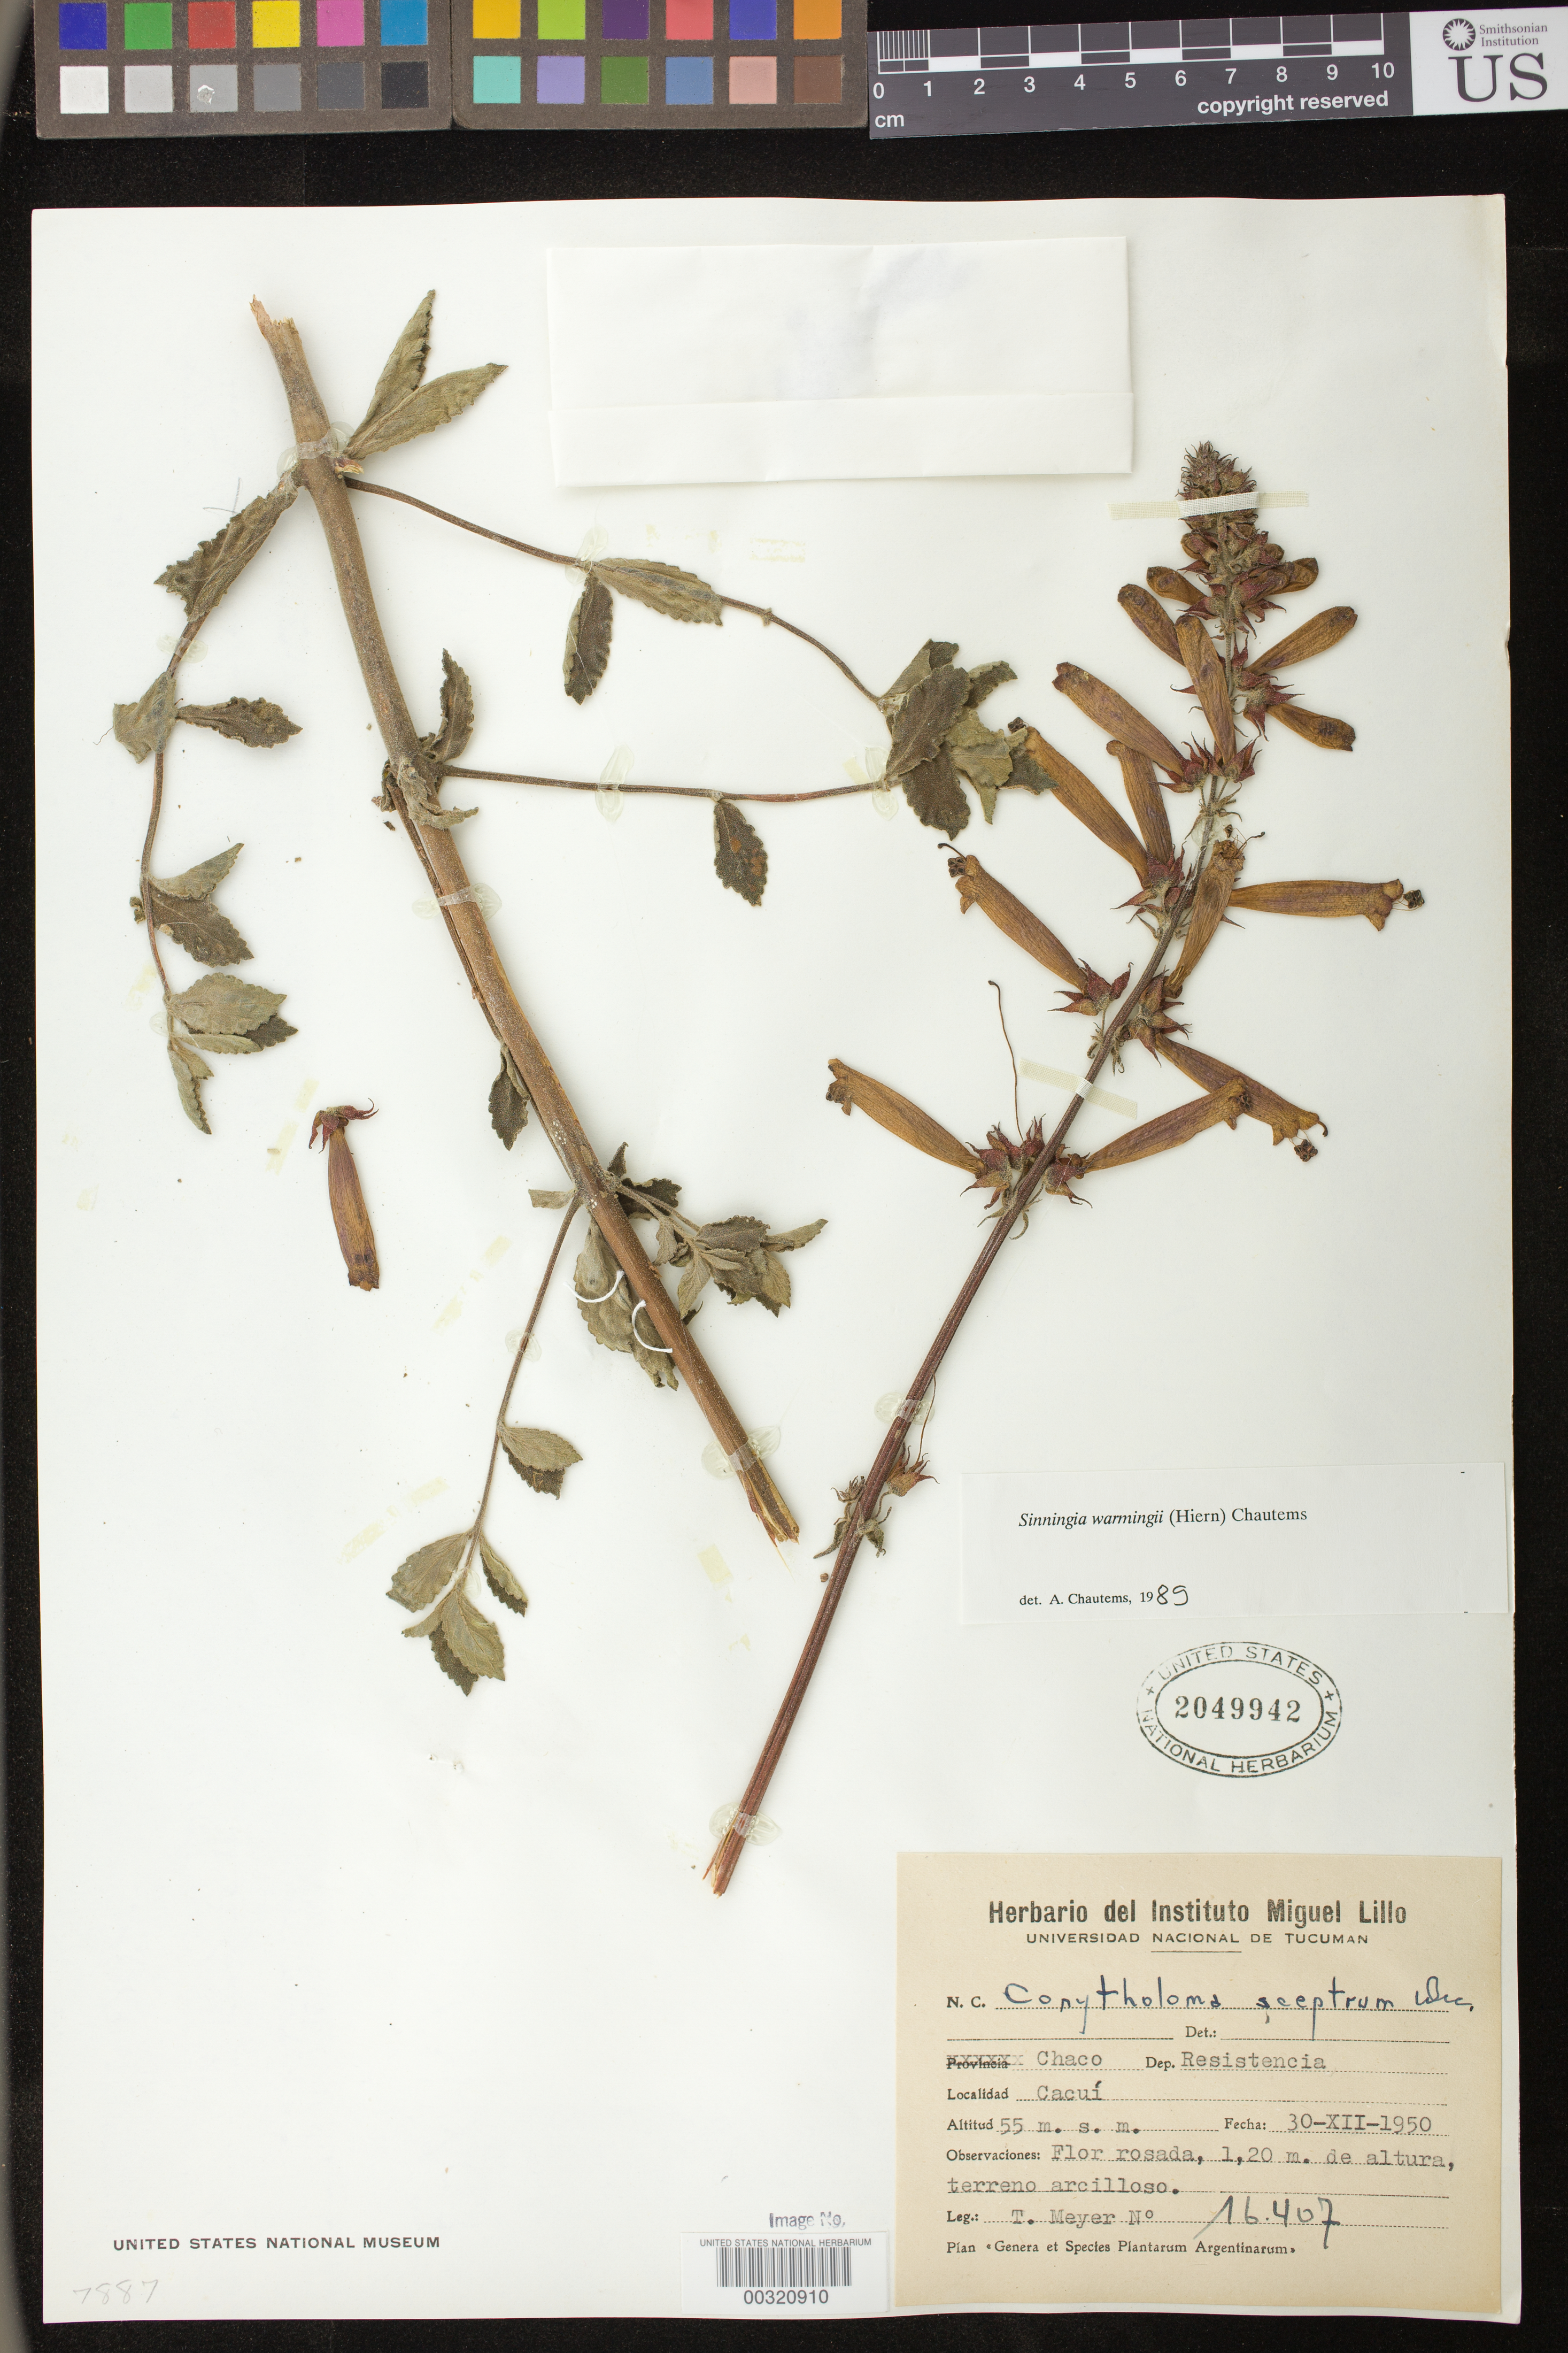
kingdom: Plantae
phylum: Tracheophyta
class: Magnoliopsida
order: Lamiales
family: Gesneriaceae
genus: Sinningia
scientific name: Sinningia warmingii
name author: (Hiern) Chautems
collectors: T. Meyer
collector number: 16407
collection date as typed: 30 Dec 1950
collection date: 1950-12-30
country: Argentina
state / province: Chaco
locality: Dept. Resistencia, Cacui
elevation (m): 55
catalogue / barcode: US 2049942